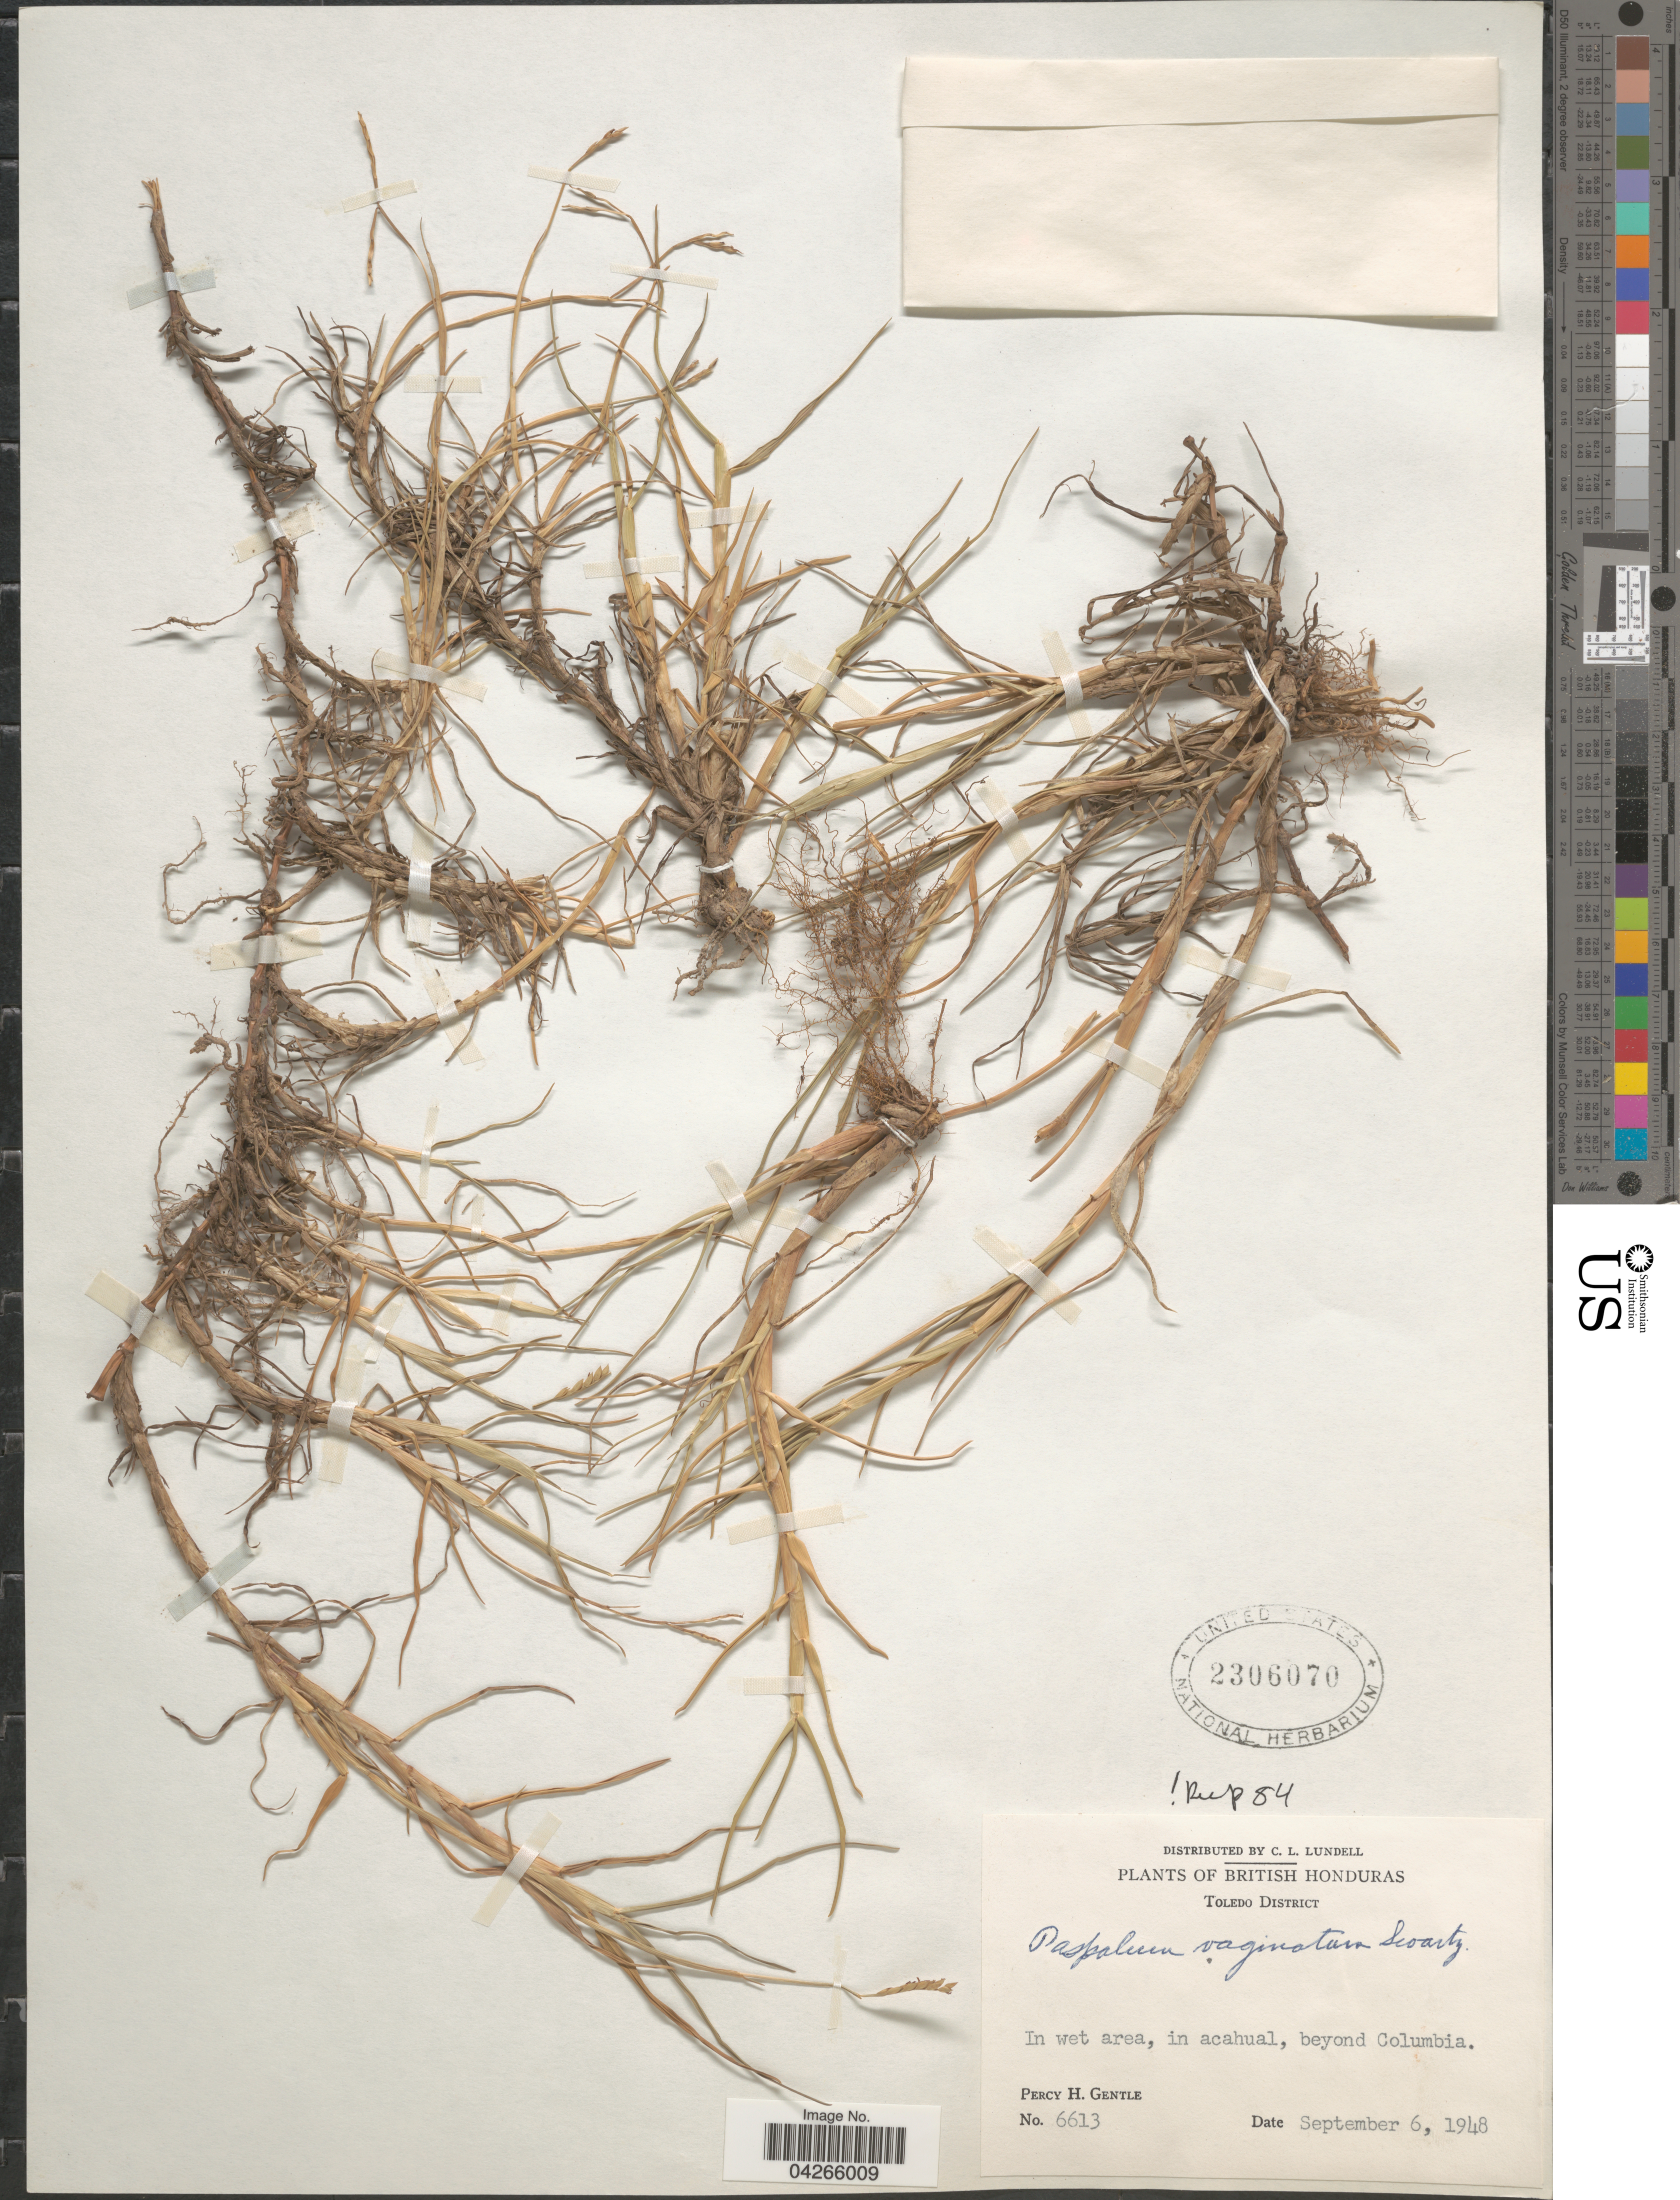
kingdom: Plantae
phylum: Tracheophyta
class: Liliopsida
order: Poales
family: Poaceae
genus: Paspalum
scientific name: Paspalum vaginatum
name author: Sw.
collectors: P. H. Gentle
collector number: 6613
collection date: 1948-09-06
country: Belize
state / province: Toledo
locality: British Honduras. Toledo District. In wet area, in acahual, beyond Columbia.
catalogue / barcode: US 2306070